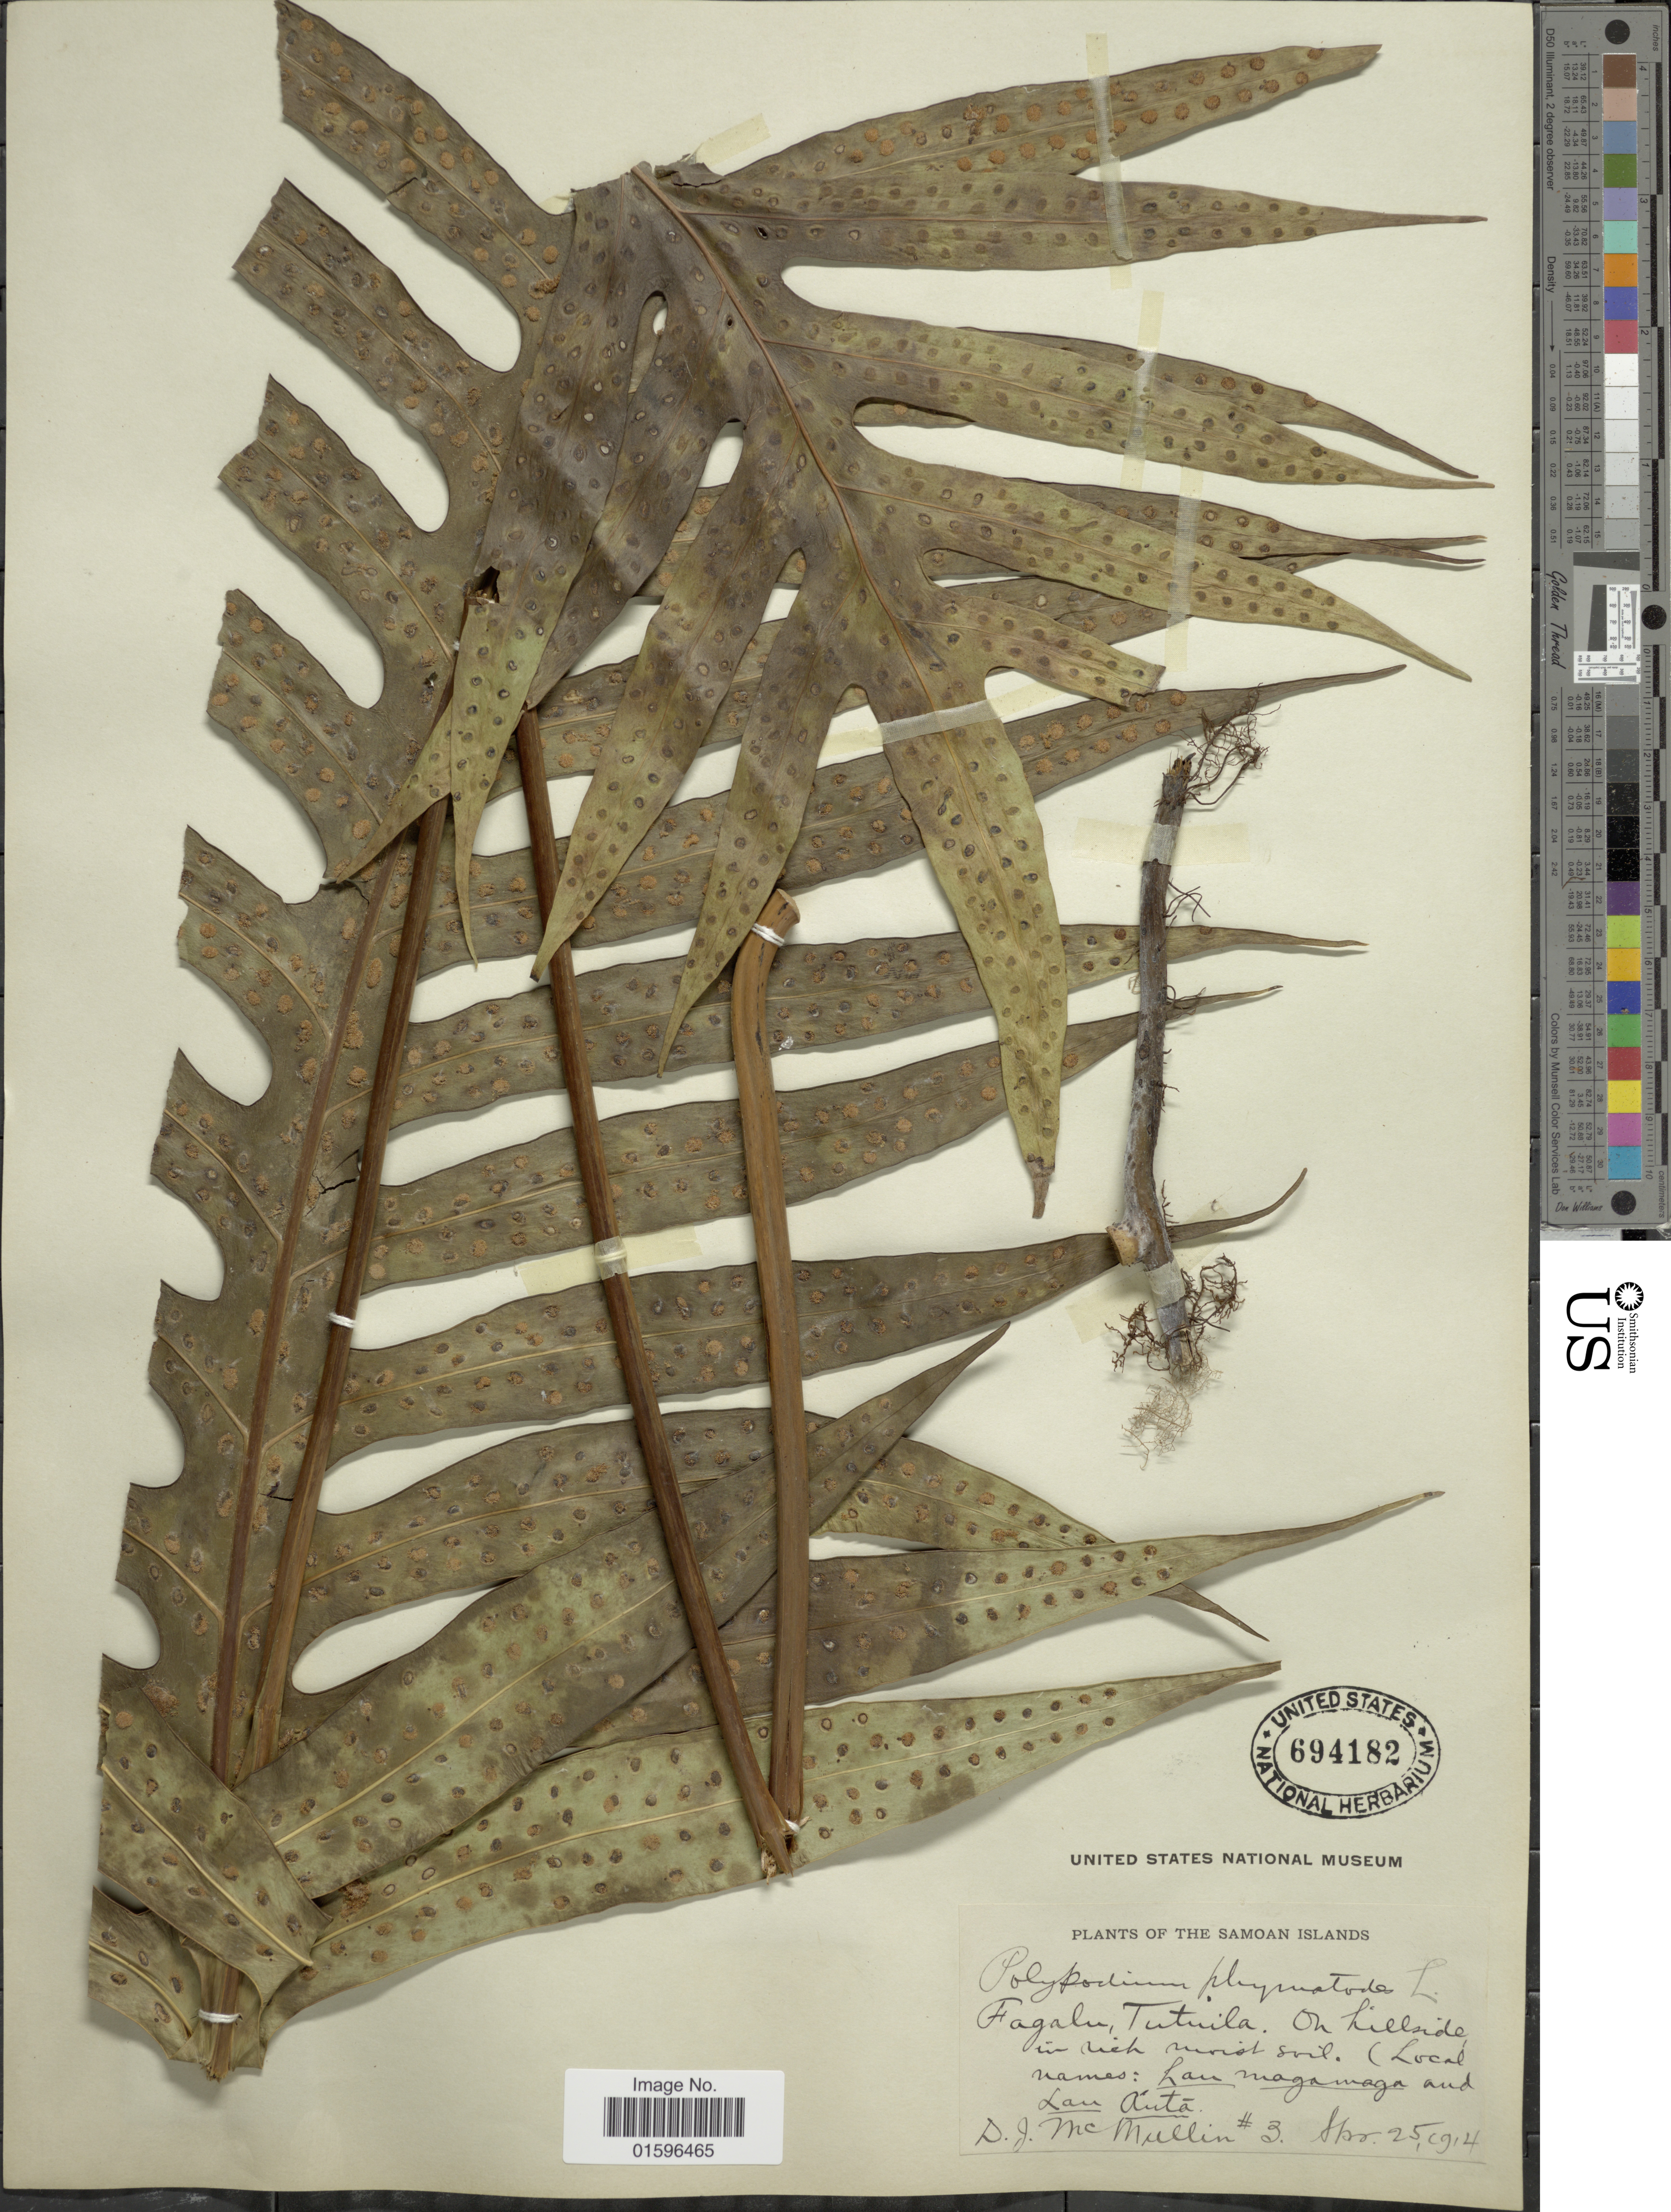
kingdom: Plantae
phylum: Tracheophyta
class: Polypodiopsida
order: Polypodiales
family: Polypodiaceae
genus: Polypodium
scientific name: Polypodium scolopendria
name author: Burm. f.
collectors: D. McMullin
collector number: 3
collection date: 1914-04-25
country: American Samoa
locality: Fagalu, Tutuila. Lau magamaga and Lau Auta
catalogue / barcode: US 694182